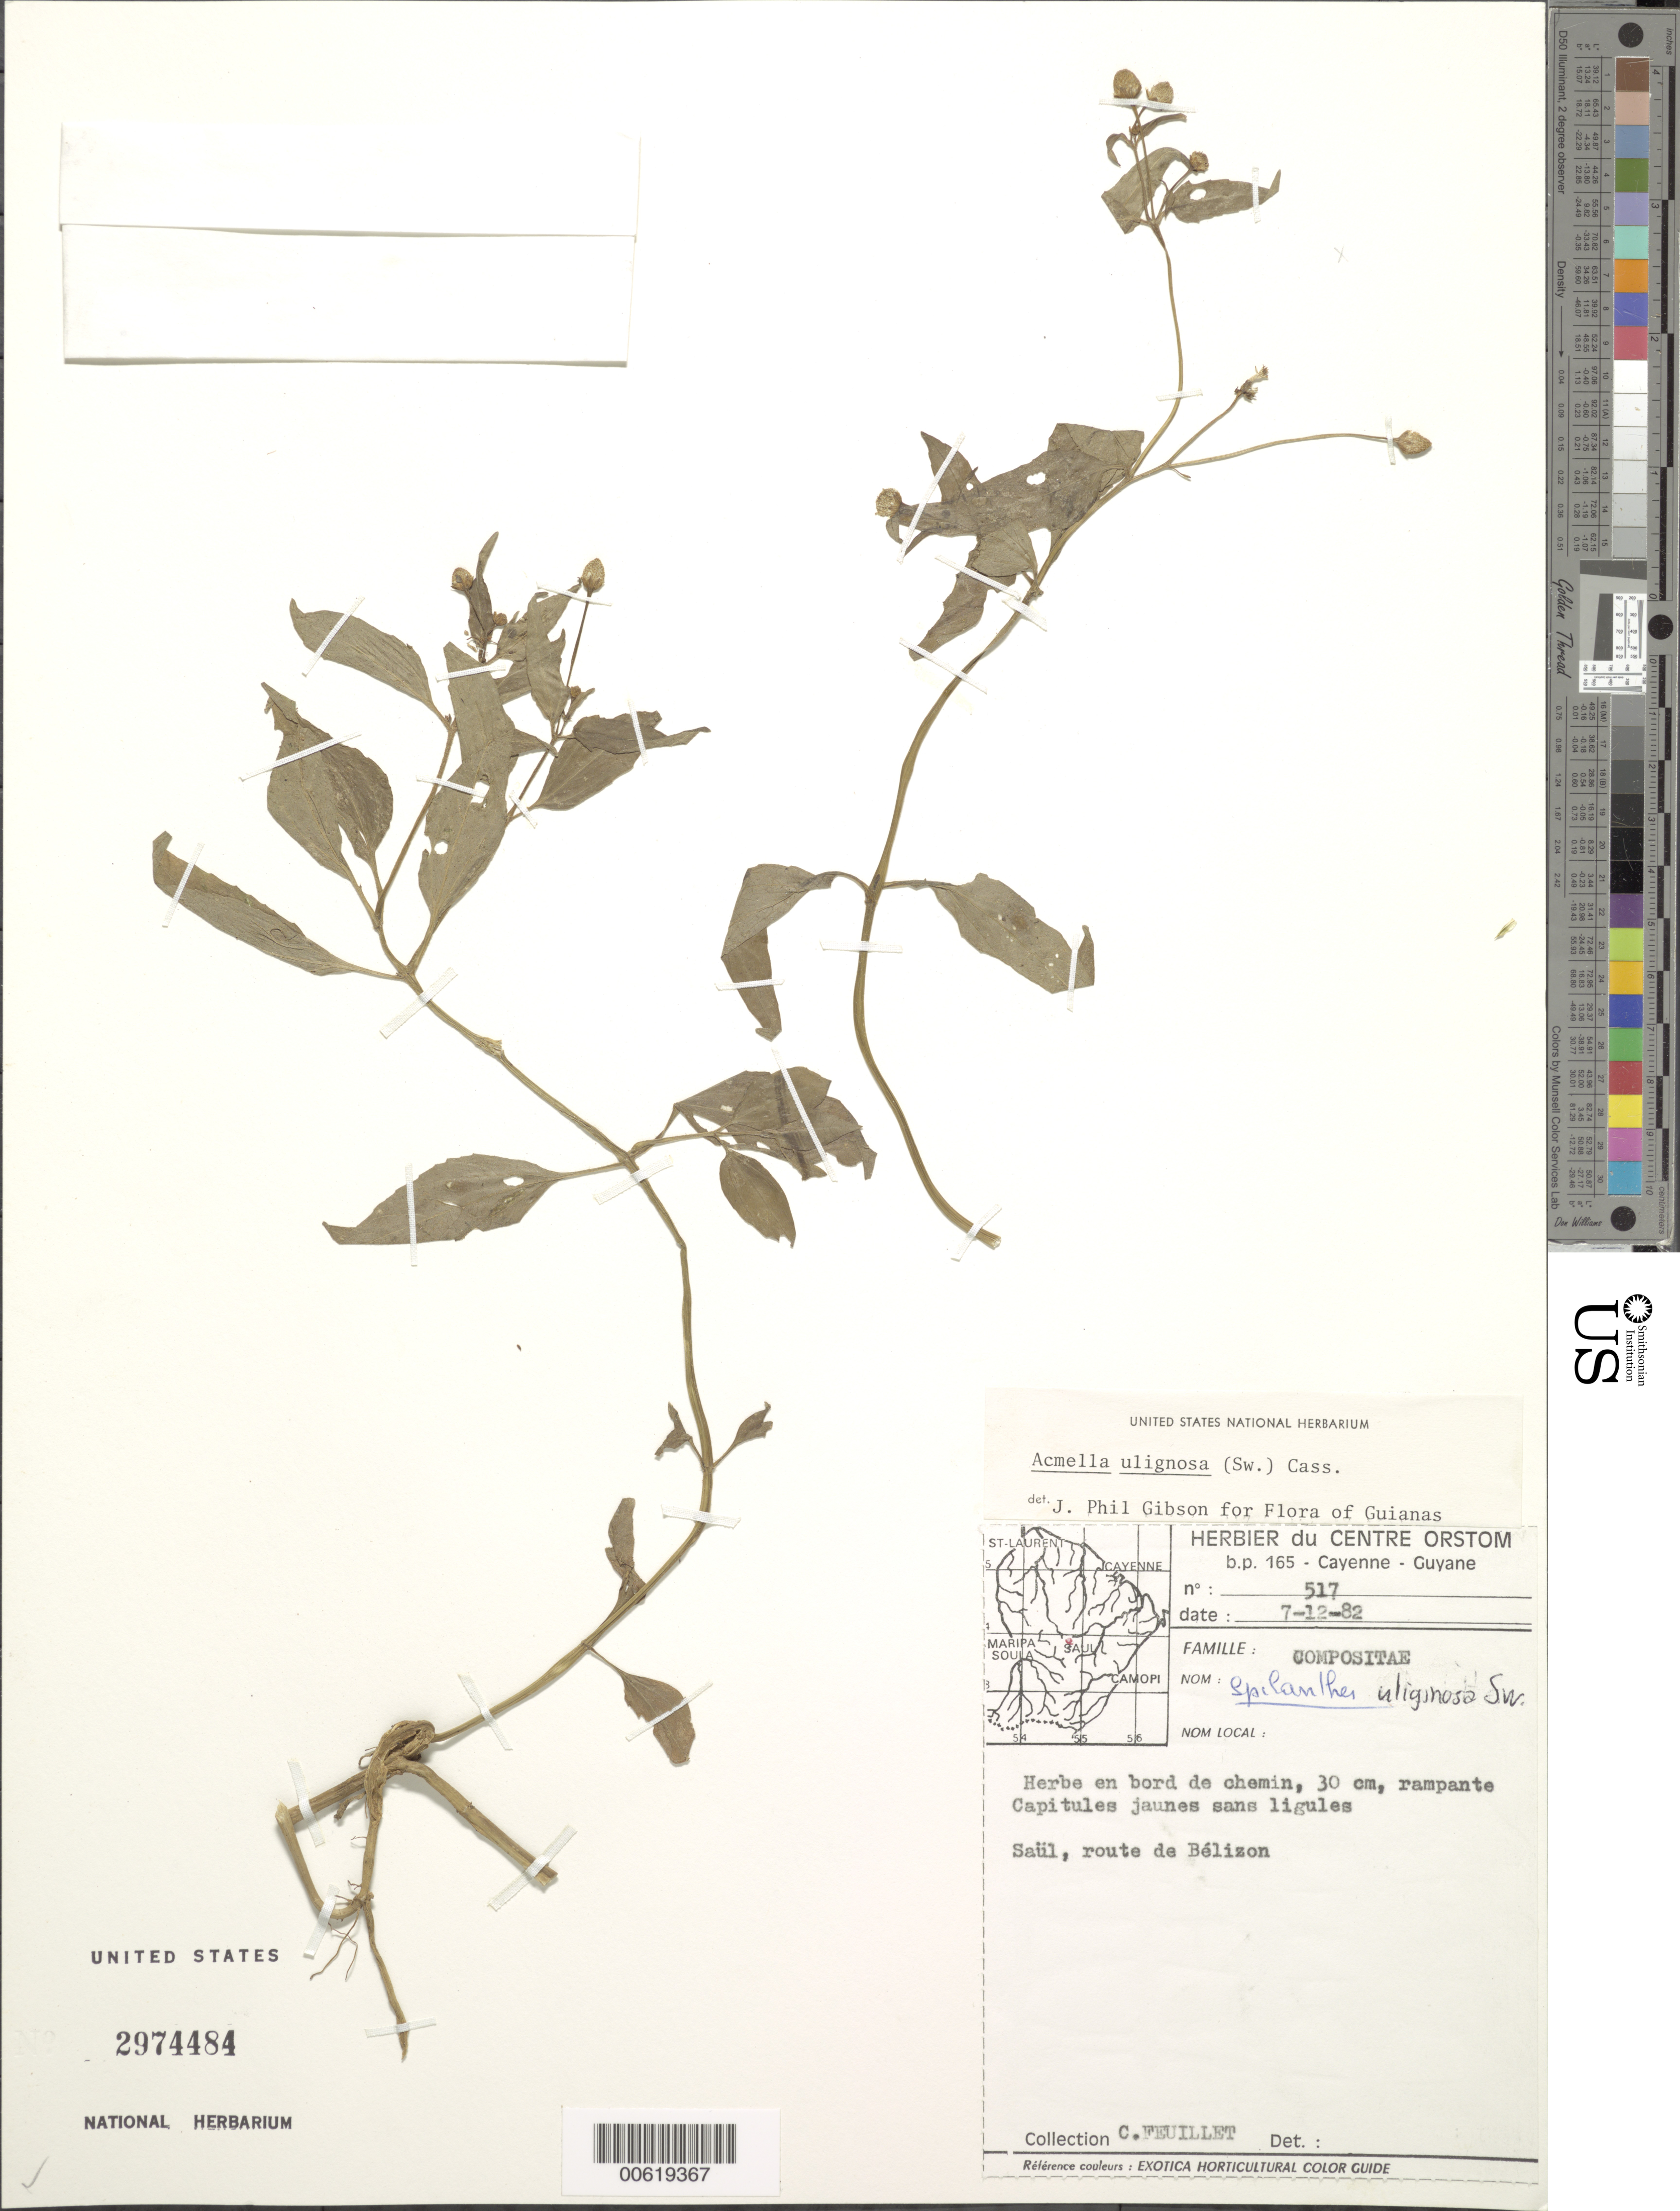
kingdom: Plantae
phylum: Tracheophyta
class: Magnoliopsida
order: Asterales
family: Asteraceae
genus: Acmella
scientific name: Acmella uliginosa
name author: (Sw.) Cass.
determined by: Clarke, J. G.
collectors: C. Feuillet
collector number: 517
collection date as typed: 7-Dec-83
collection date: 1983-12-07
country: French Guiana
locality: Saül, Route de Bélizon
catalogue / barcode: US 2974484